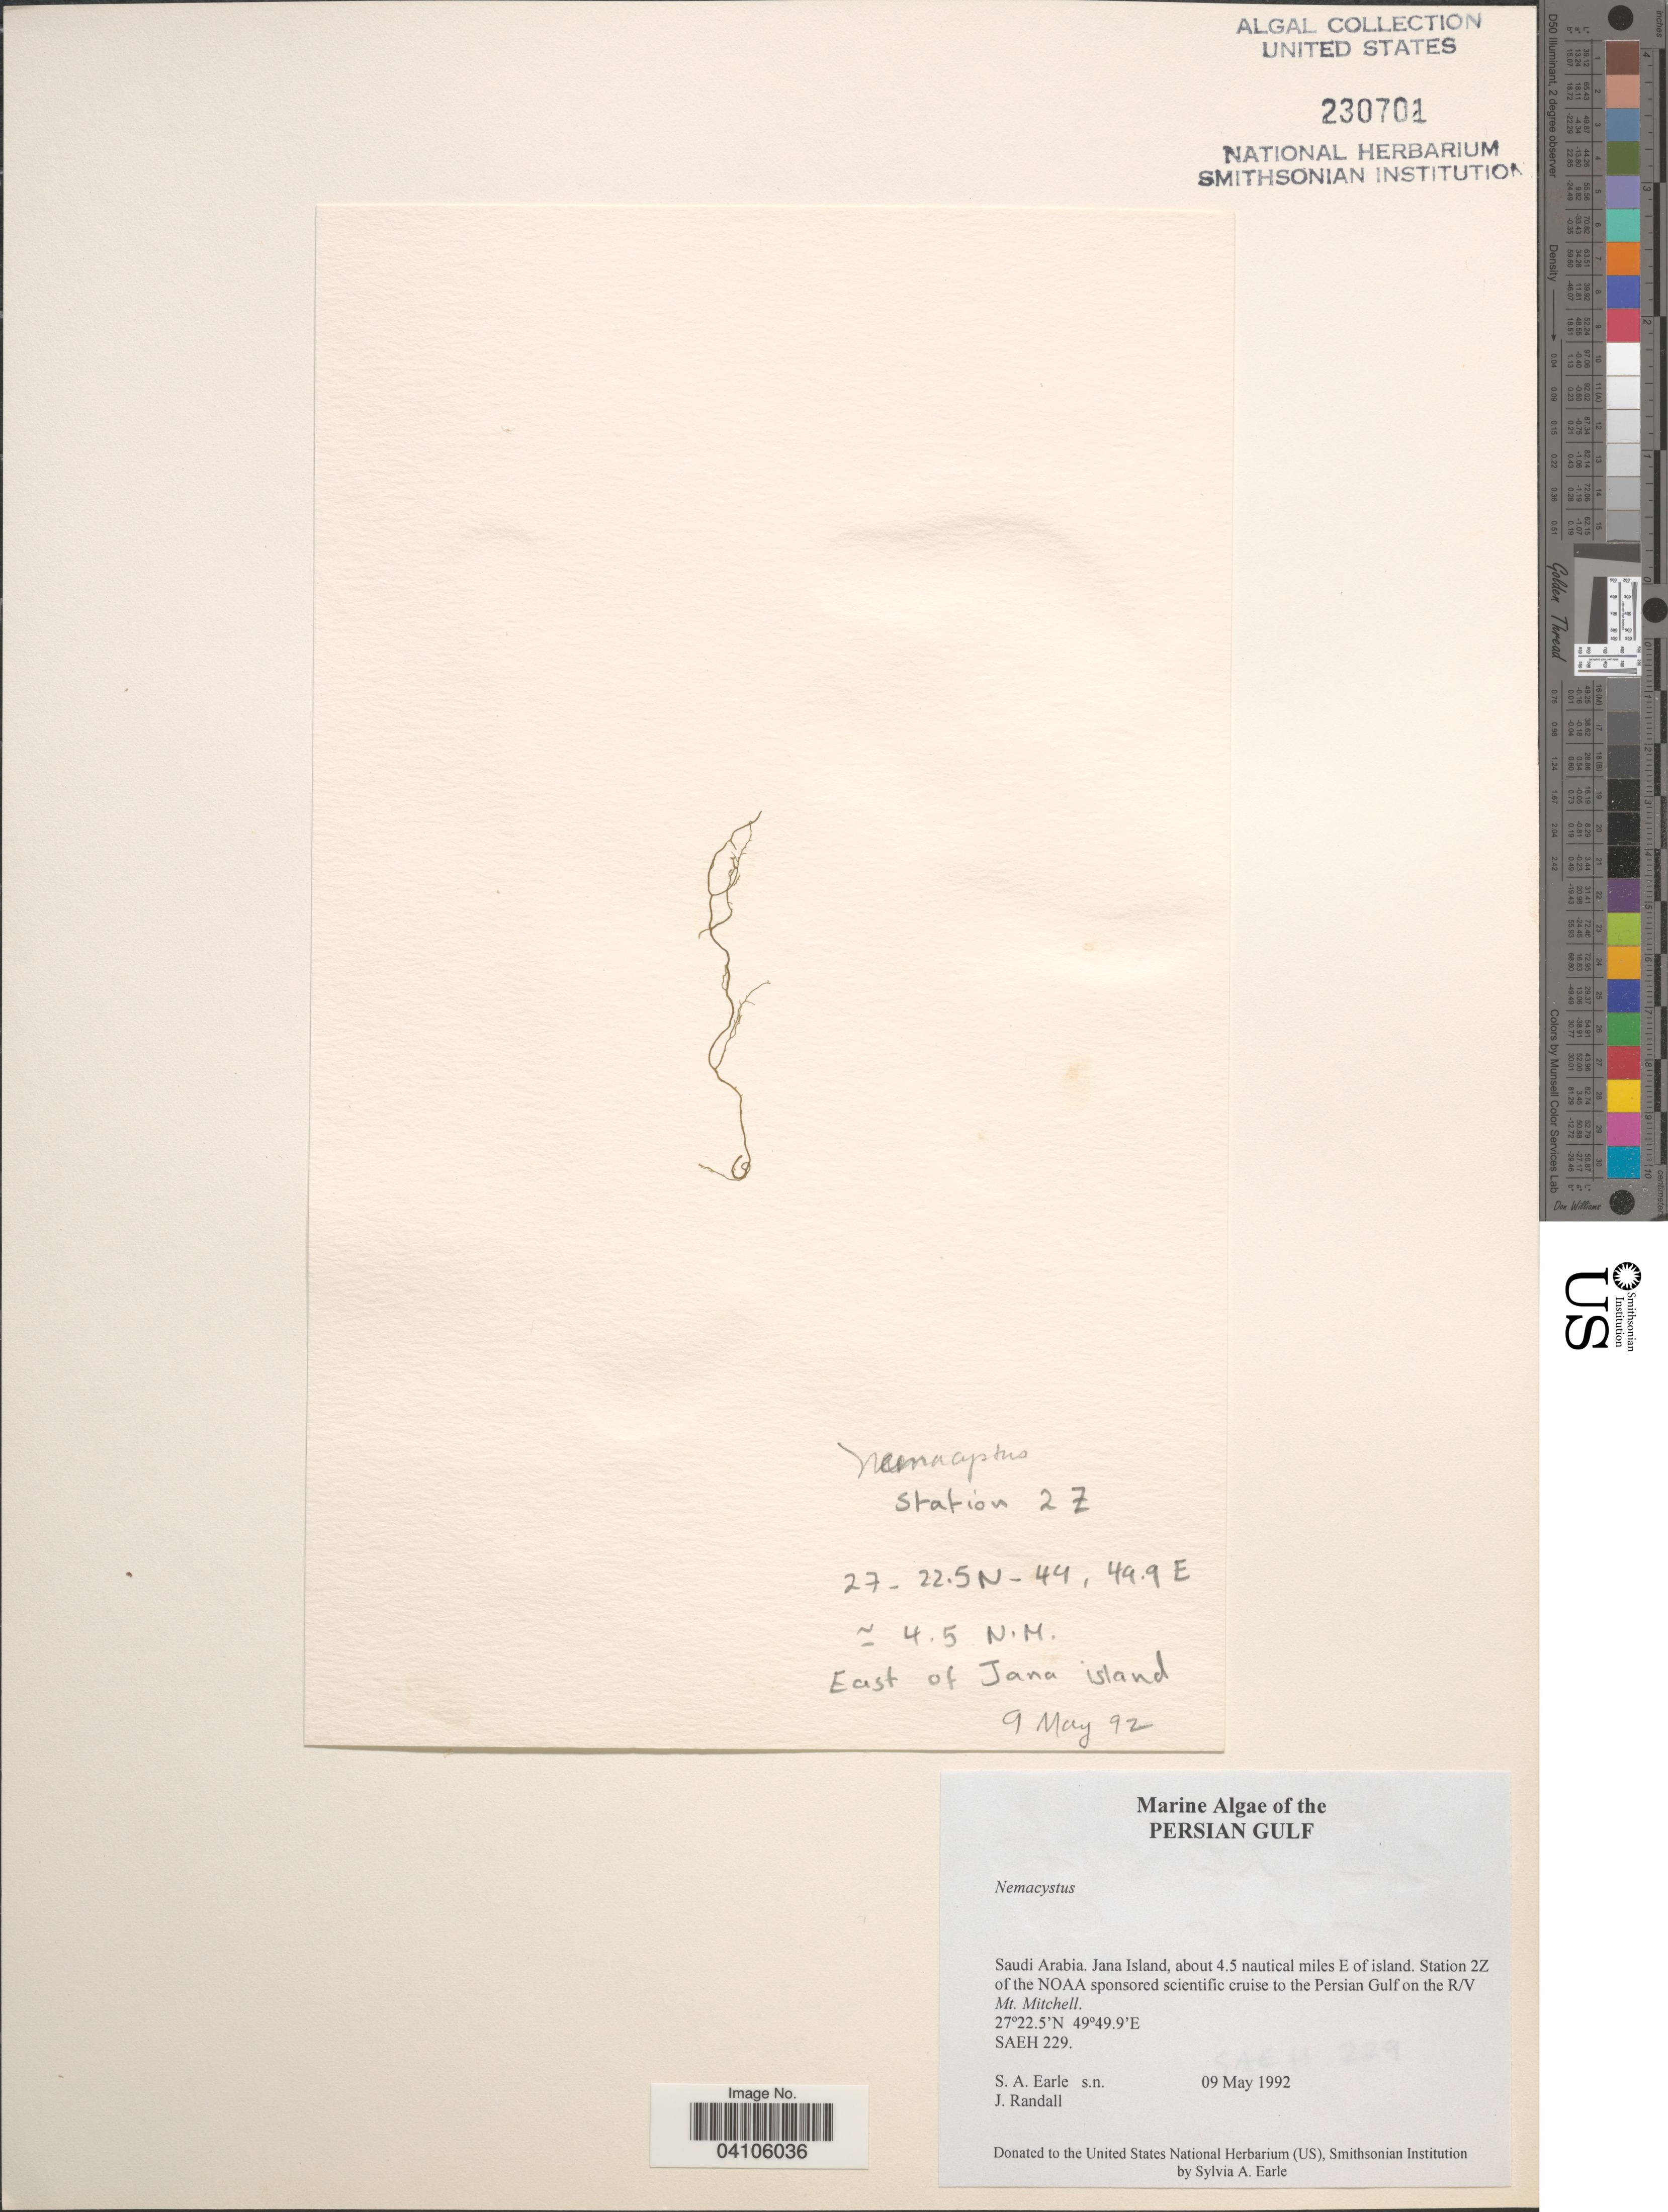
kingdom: Chromista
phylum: Ochrophyta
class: Phaeophyceae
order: Ectocarpales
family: Chordariaceae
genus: Nemacystus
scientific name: Nemacystus sp.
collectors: S. A. Earle & J. Randall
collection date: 1992-05-09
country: Saudi Arabia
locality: Persian Gulf. Jana Island, about 4.5 nautical miles E of island. Station 2Z of the NOAA sponsored scientific cruise to the Persian Gulf on the R/V Mt. Mitchell.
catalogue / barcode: US 230701